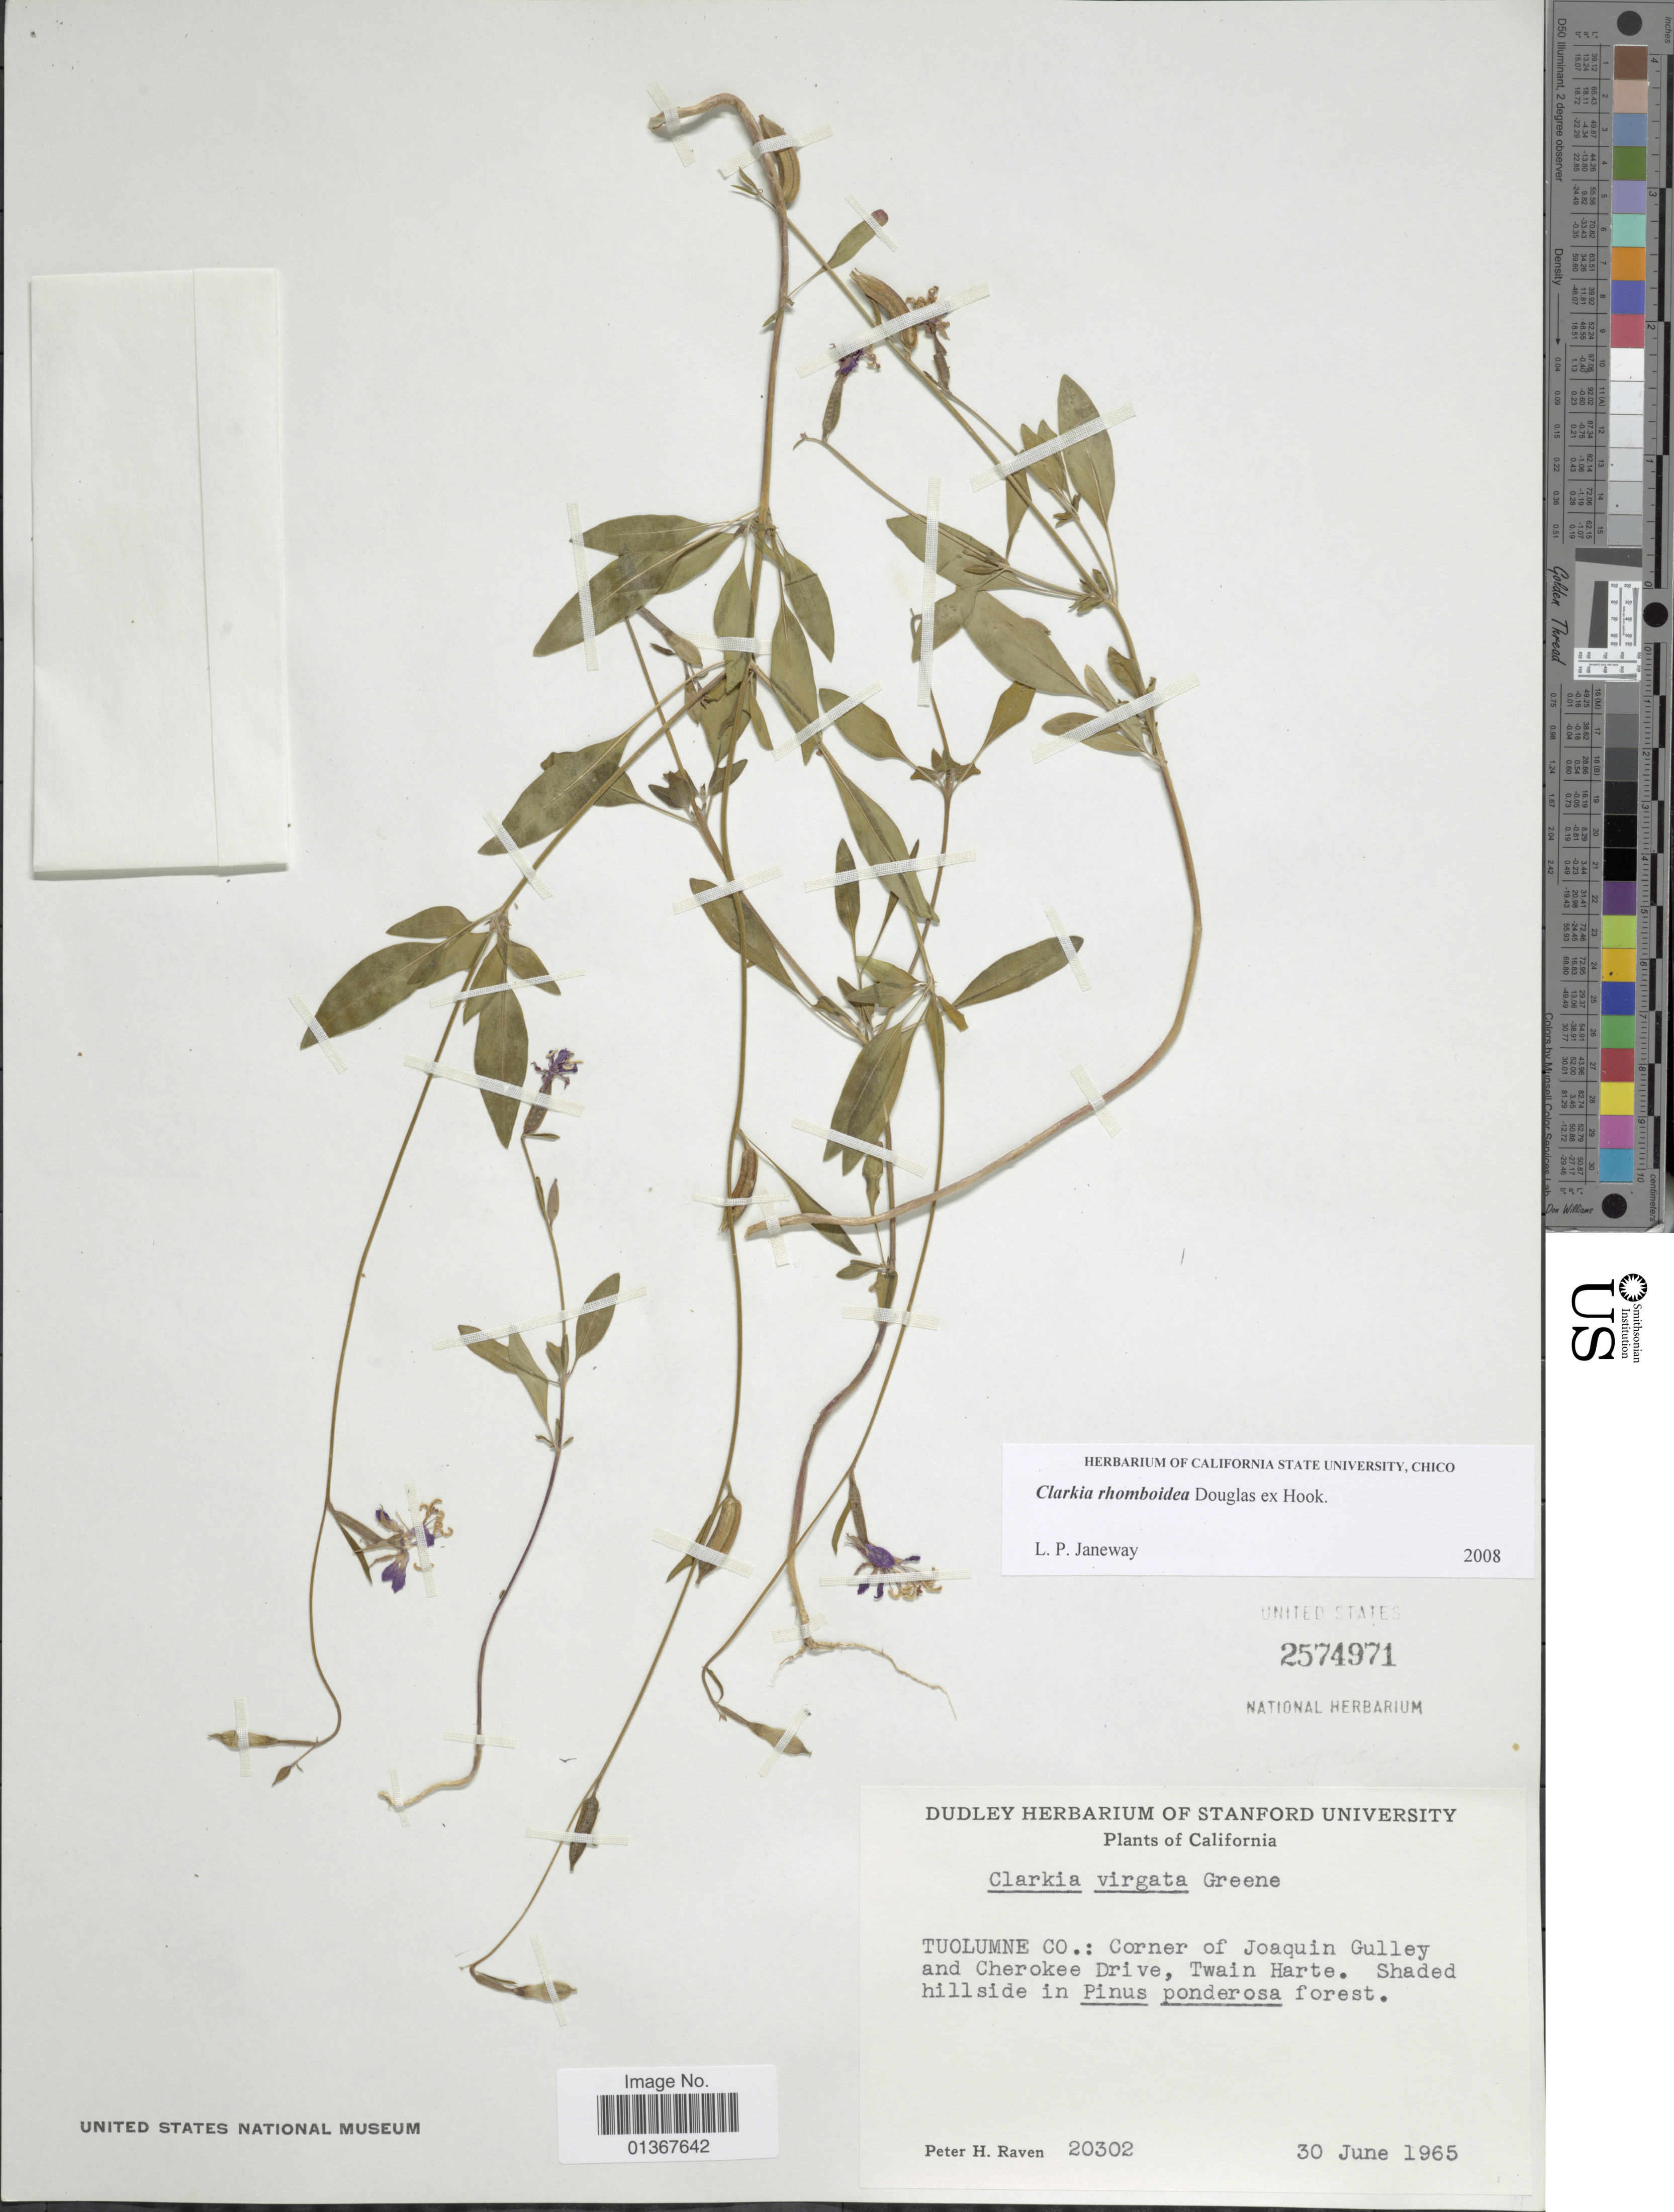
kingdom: Plantae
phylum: Tracheophyta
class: Magnoliopsida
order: Myrtales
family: Onagraceae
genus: Clarkia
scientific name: Clarkia rhomboidea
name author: Douglas ex Hook.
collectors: P. H. Raven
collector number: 20302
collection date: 1965-06-30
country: United States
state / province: California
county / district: Tuolumne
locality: Tuolumne Co.: Corner of Joaquin Gulley and Cherokee Drive, Twain Harte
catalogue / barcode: US 2574971